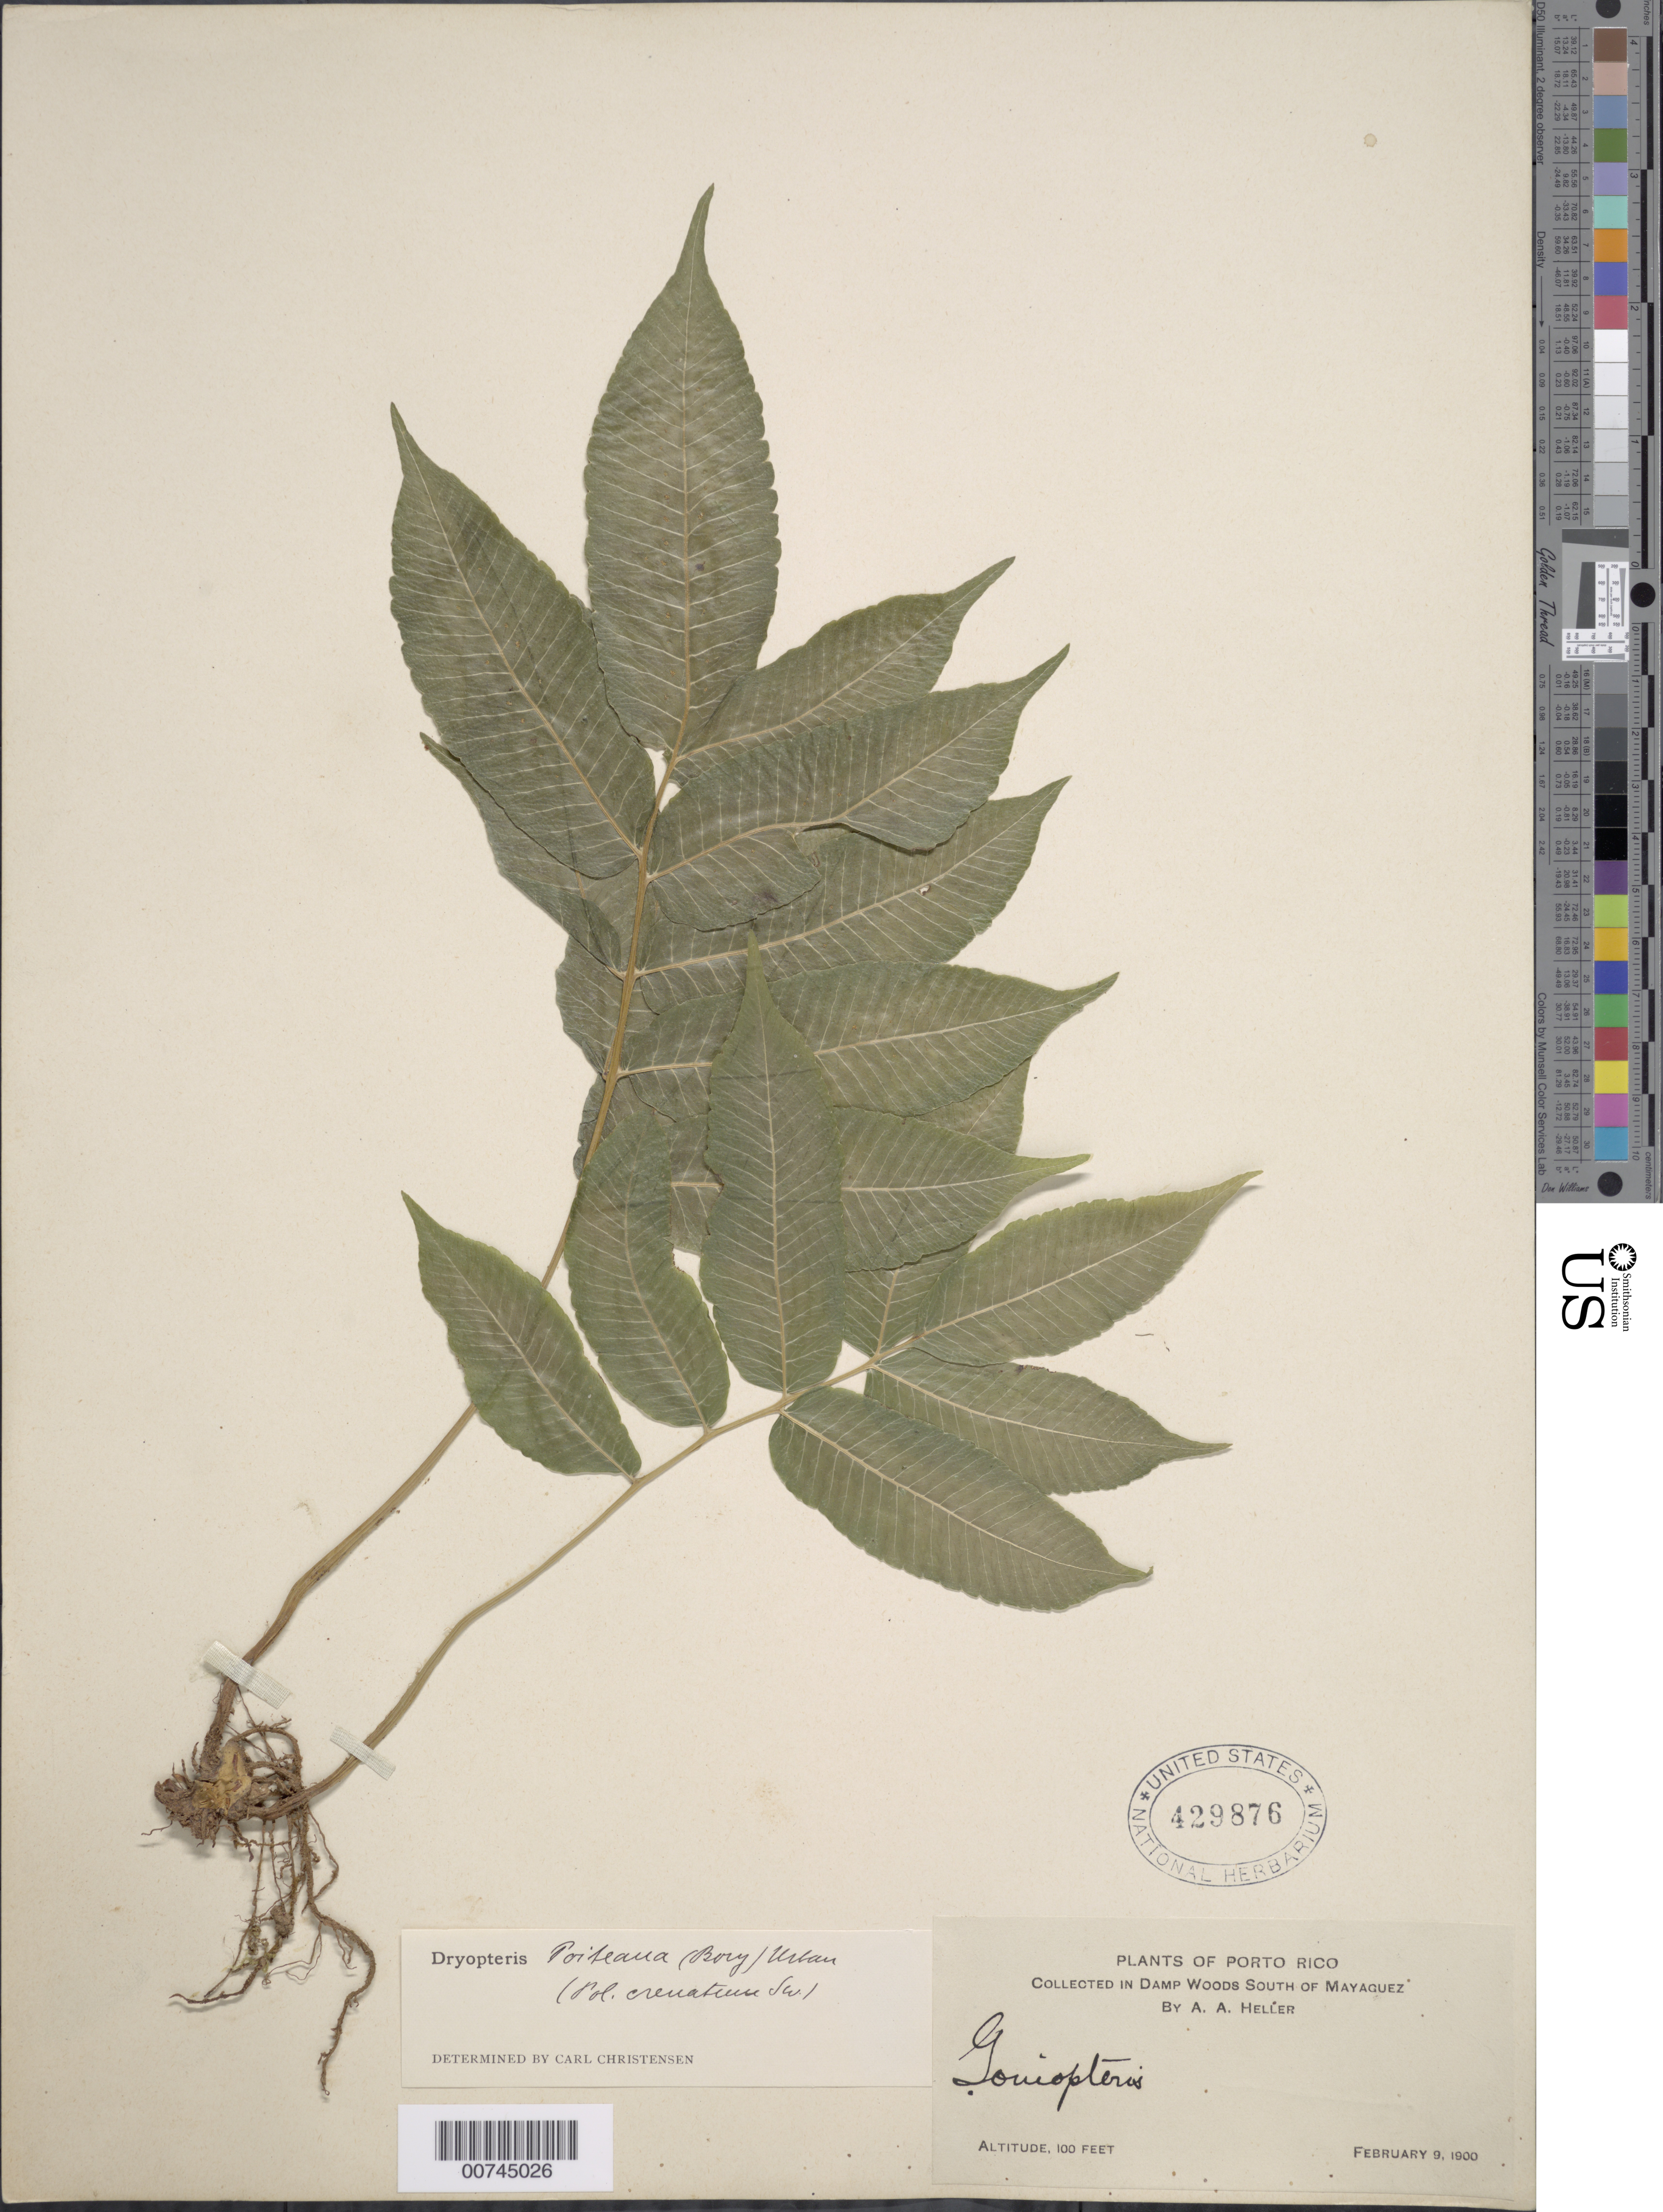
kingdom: Plantae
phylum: Tracheophyta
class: Polypodiopsida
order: Polypodiales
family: Thelypteridaceae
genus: Goniopteris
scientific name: Goniopteris poiteana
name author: (Bory) Ching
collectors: A. A. Heller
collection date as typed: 09 Feb 1900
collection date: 1900-02-09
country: Puerto Rico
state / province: Mayagüez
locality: Damp woods South of Mayaguez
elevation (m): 30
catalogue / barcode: US 429876